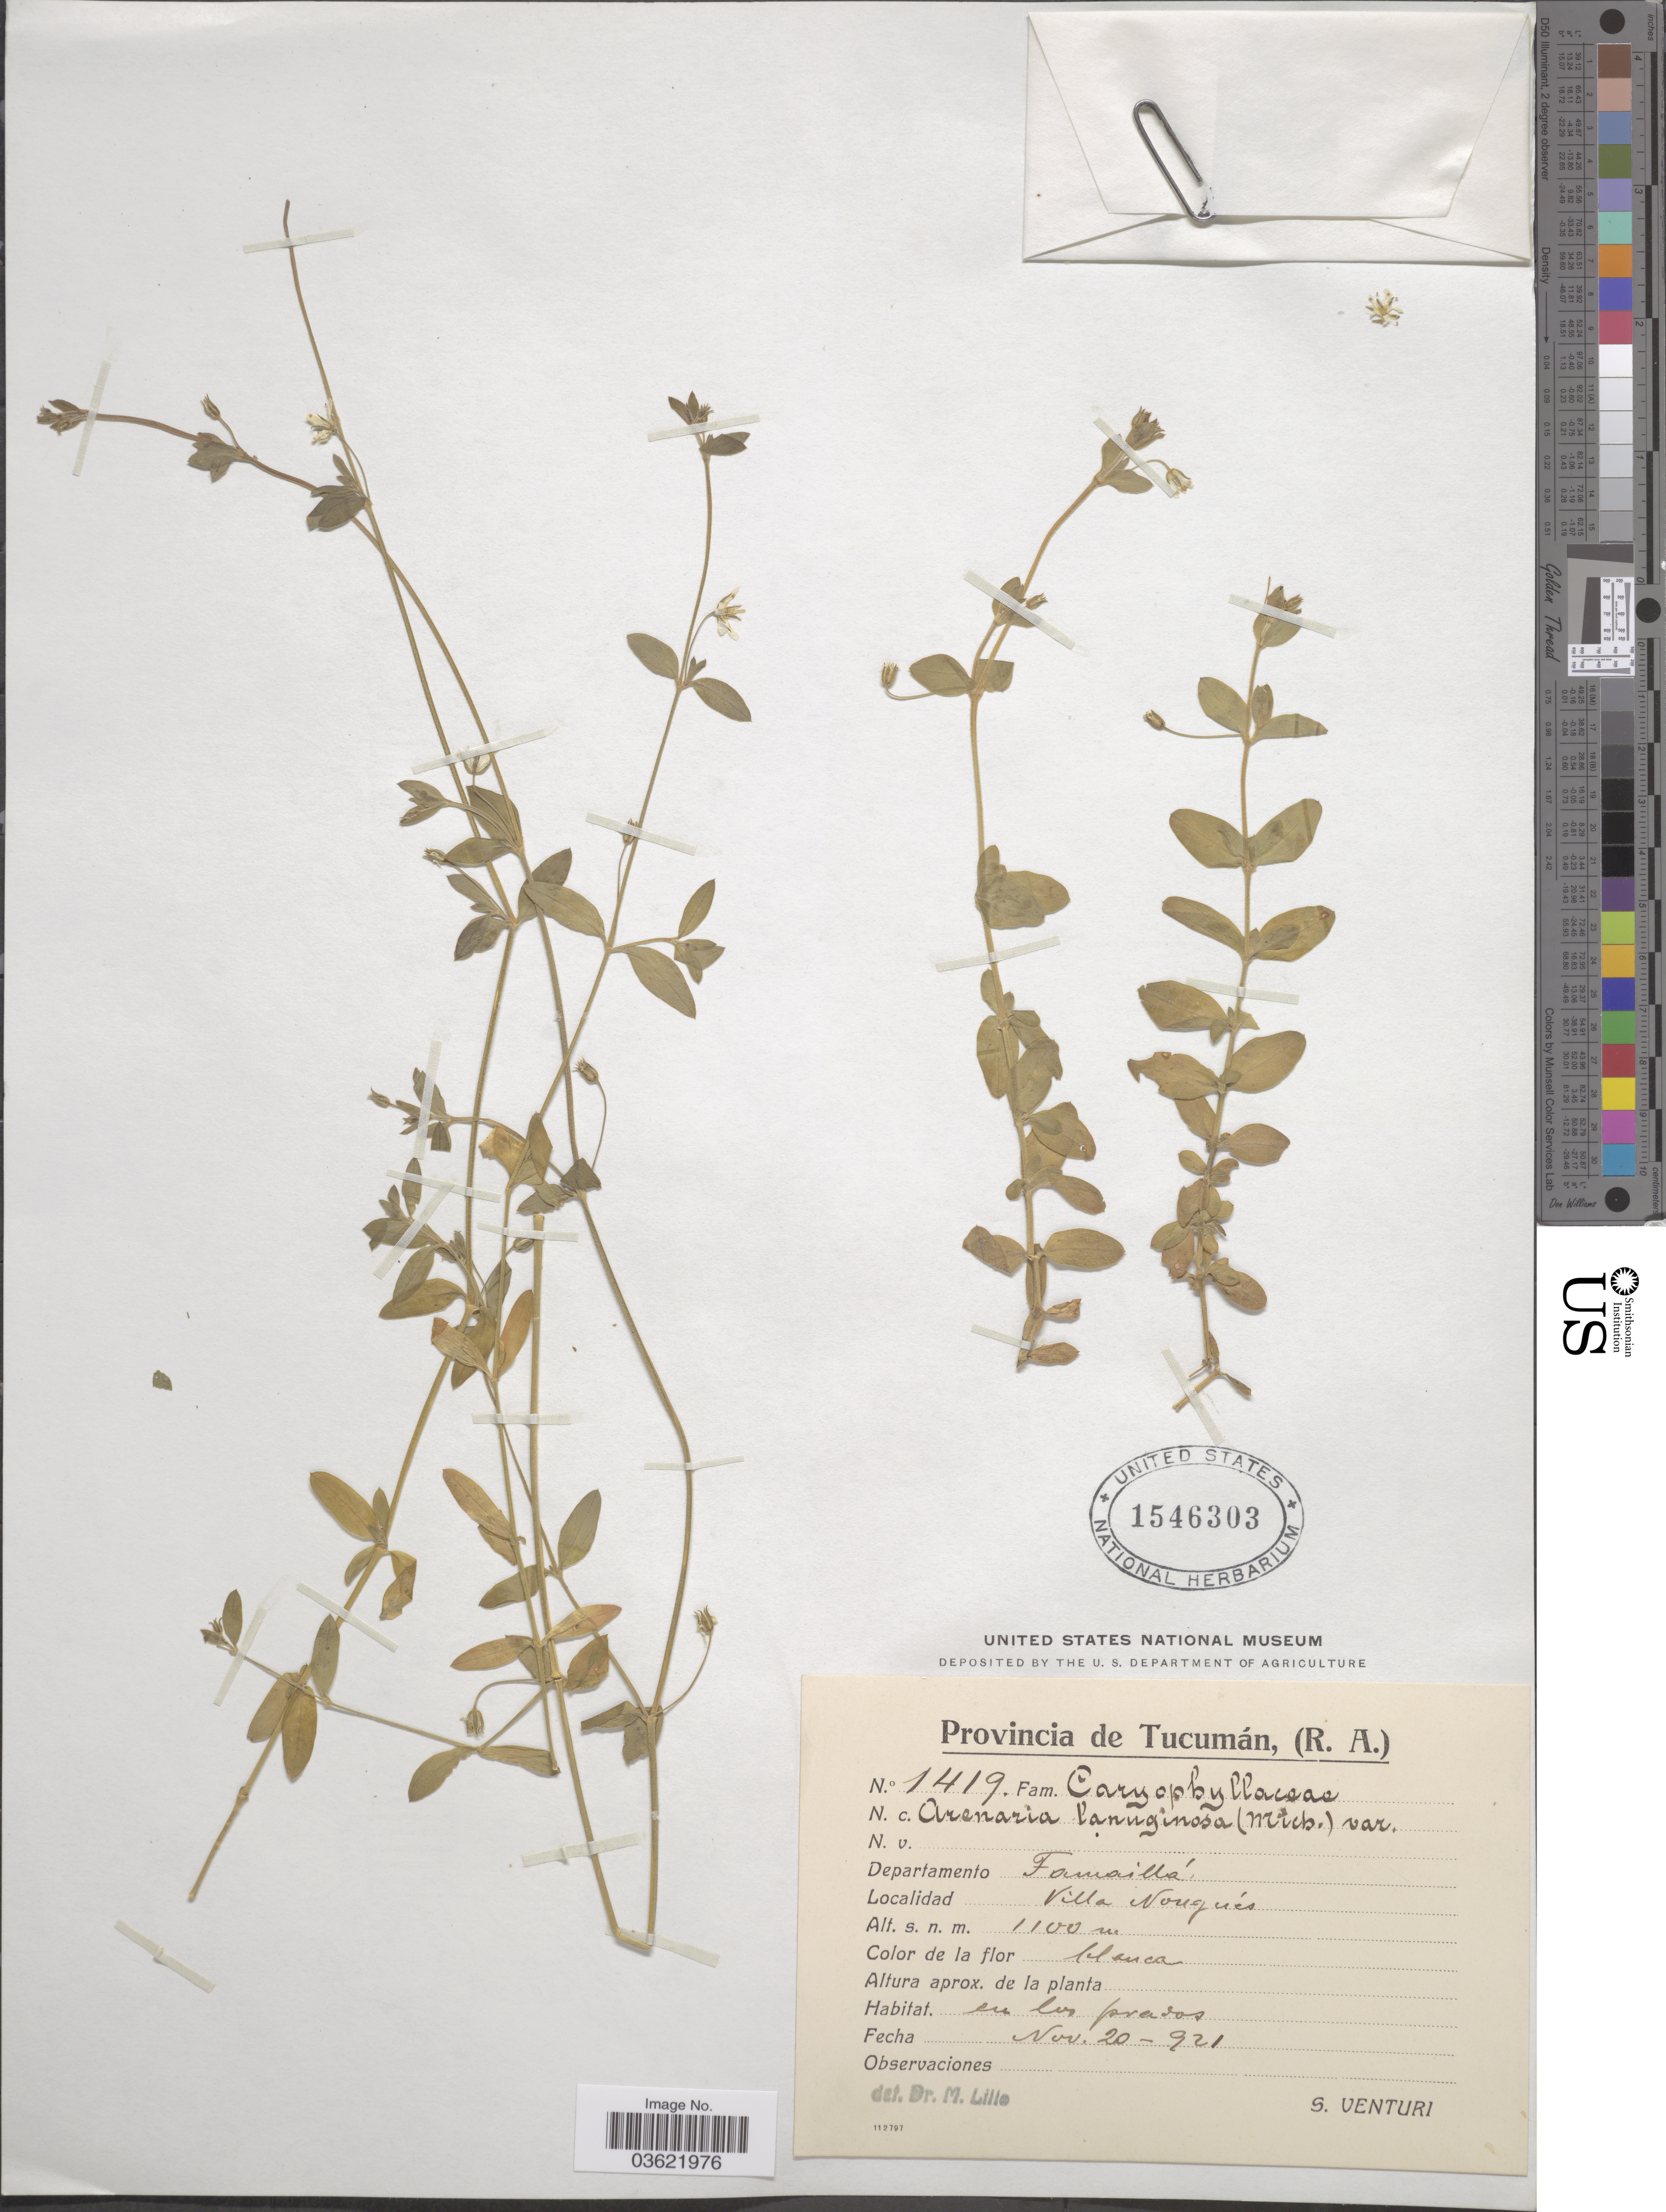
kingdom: Plantae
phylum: Tracheophyta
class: Magnoliopsida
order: Caryophyllales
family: Caryophyllaceae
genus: Arenaria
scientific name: Arenaria lanuginosa var. megalantha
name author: Rohrb.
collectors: S. Venturi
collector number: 1419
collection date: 1921-11-20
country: Argentina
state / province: Tucuman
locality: Departamento Famaillá. Villa Nougués.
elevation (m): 1100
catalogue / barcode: US 1546303